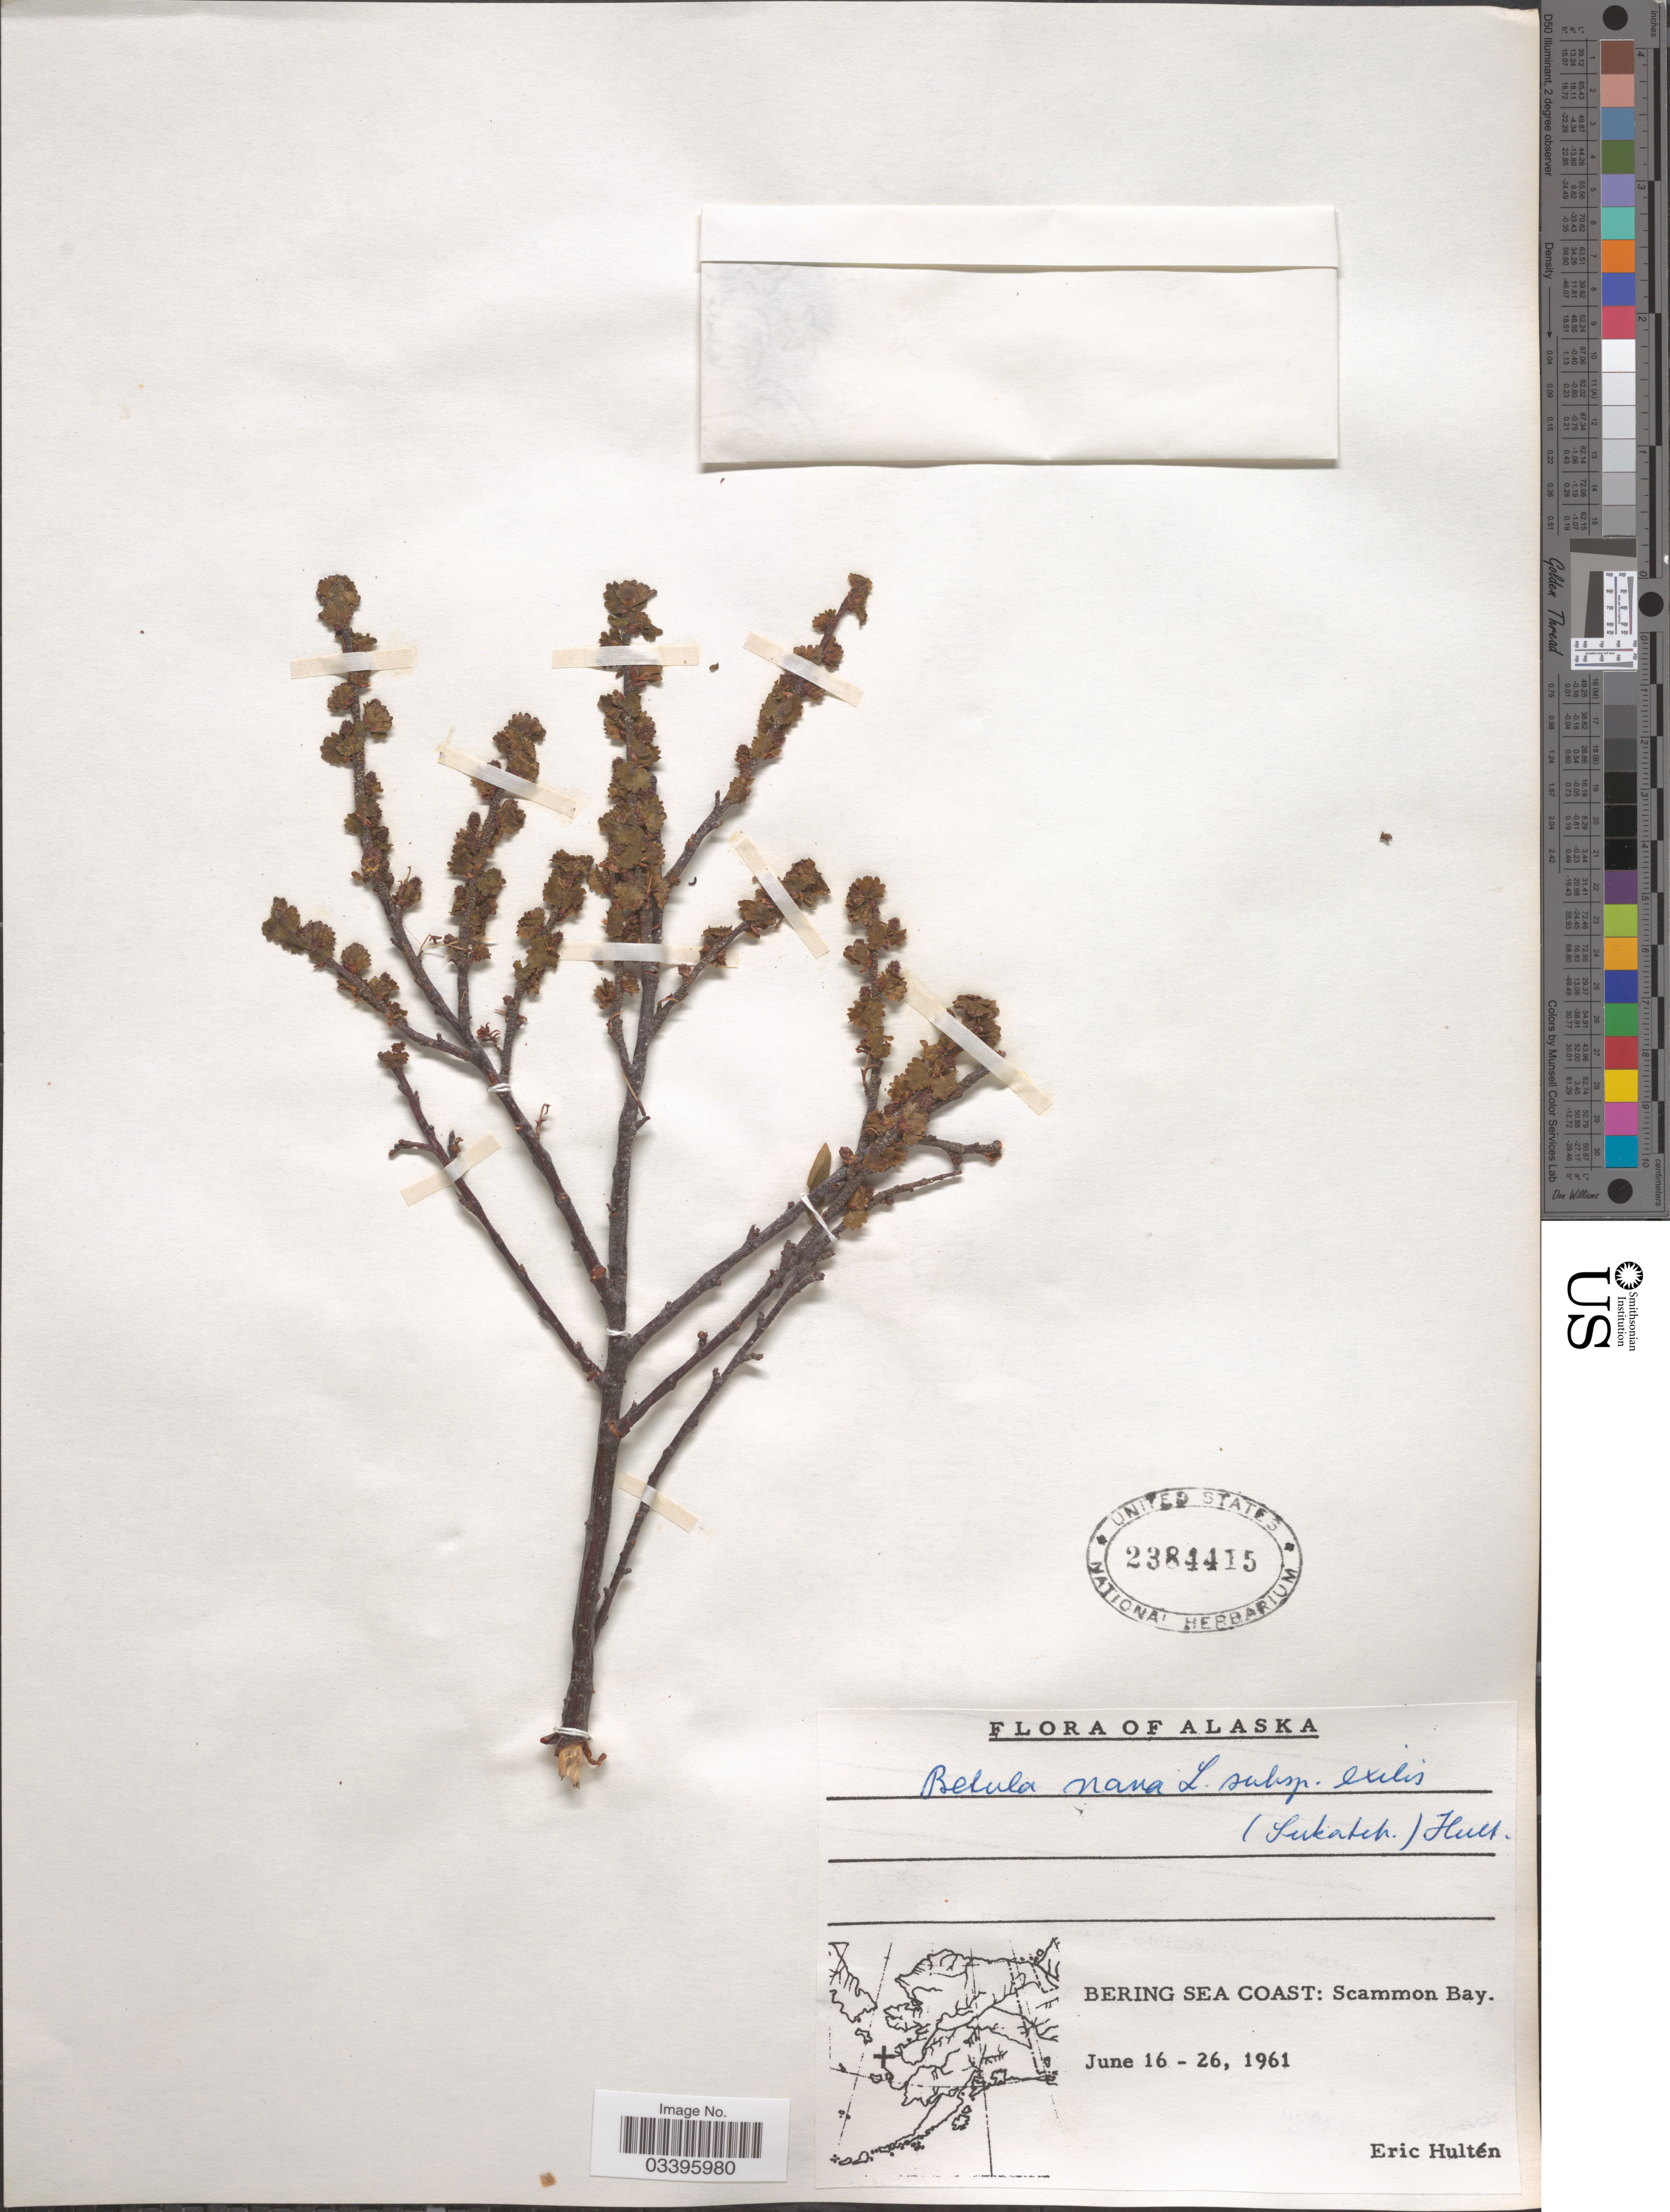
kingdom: Plantae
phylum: Tracheophyta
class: Magnoliopsida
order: Fagales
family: Betulaceae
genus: Betula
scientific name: Betula nana subsp. exilis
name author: L.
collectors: E. G. Hultén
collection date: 1961-06-16/1961-06-26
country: United States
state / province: Alaska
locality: Bering Sea Coast: Scammon Bay.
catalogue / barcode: US 2384415